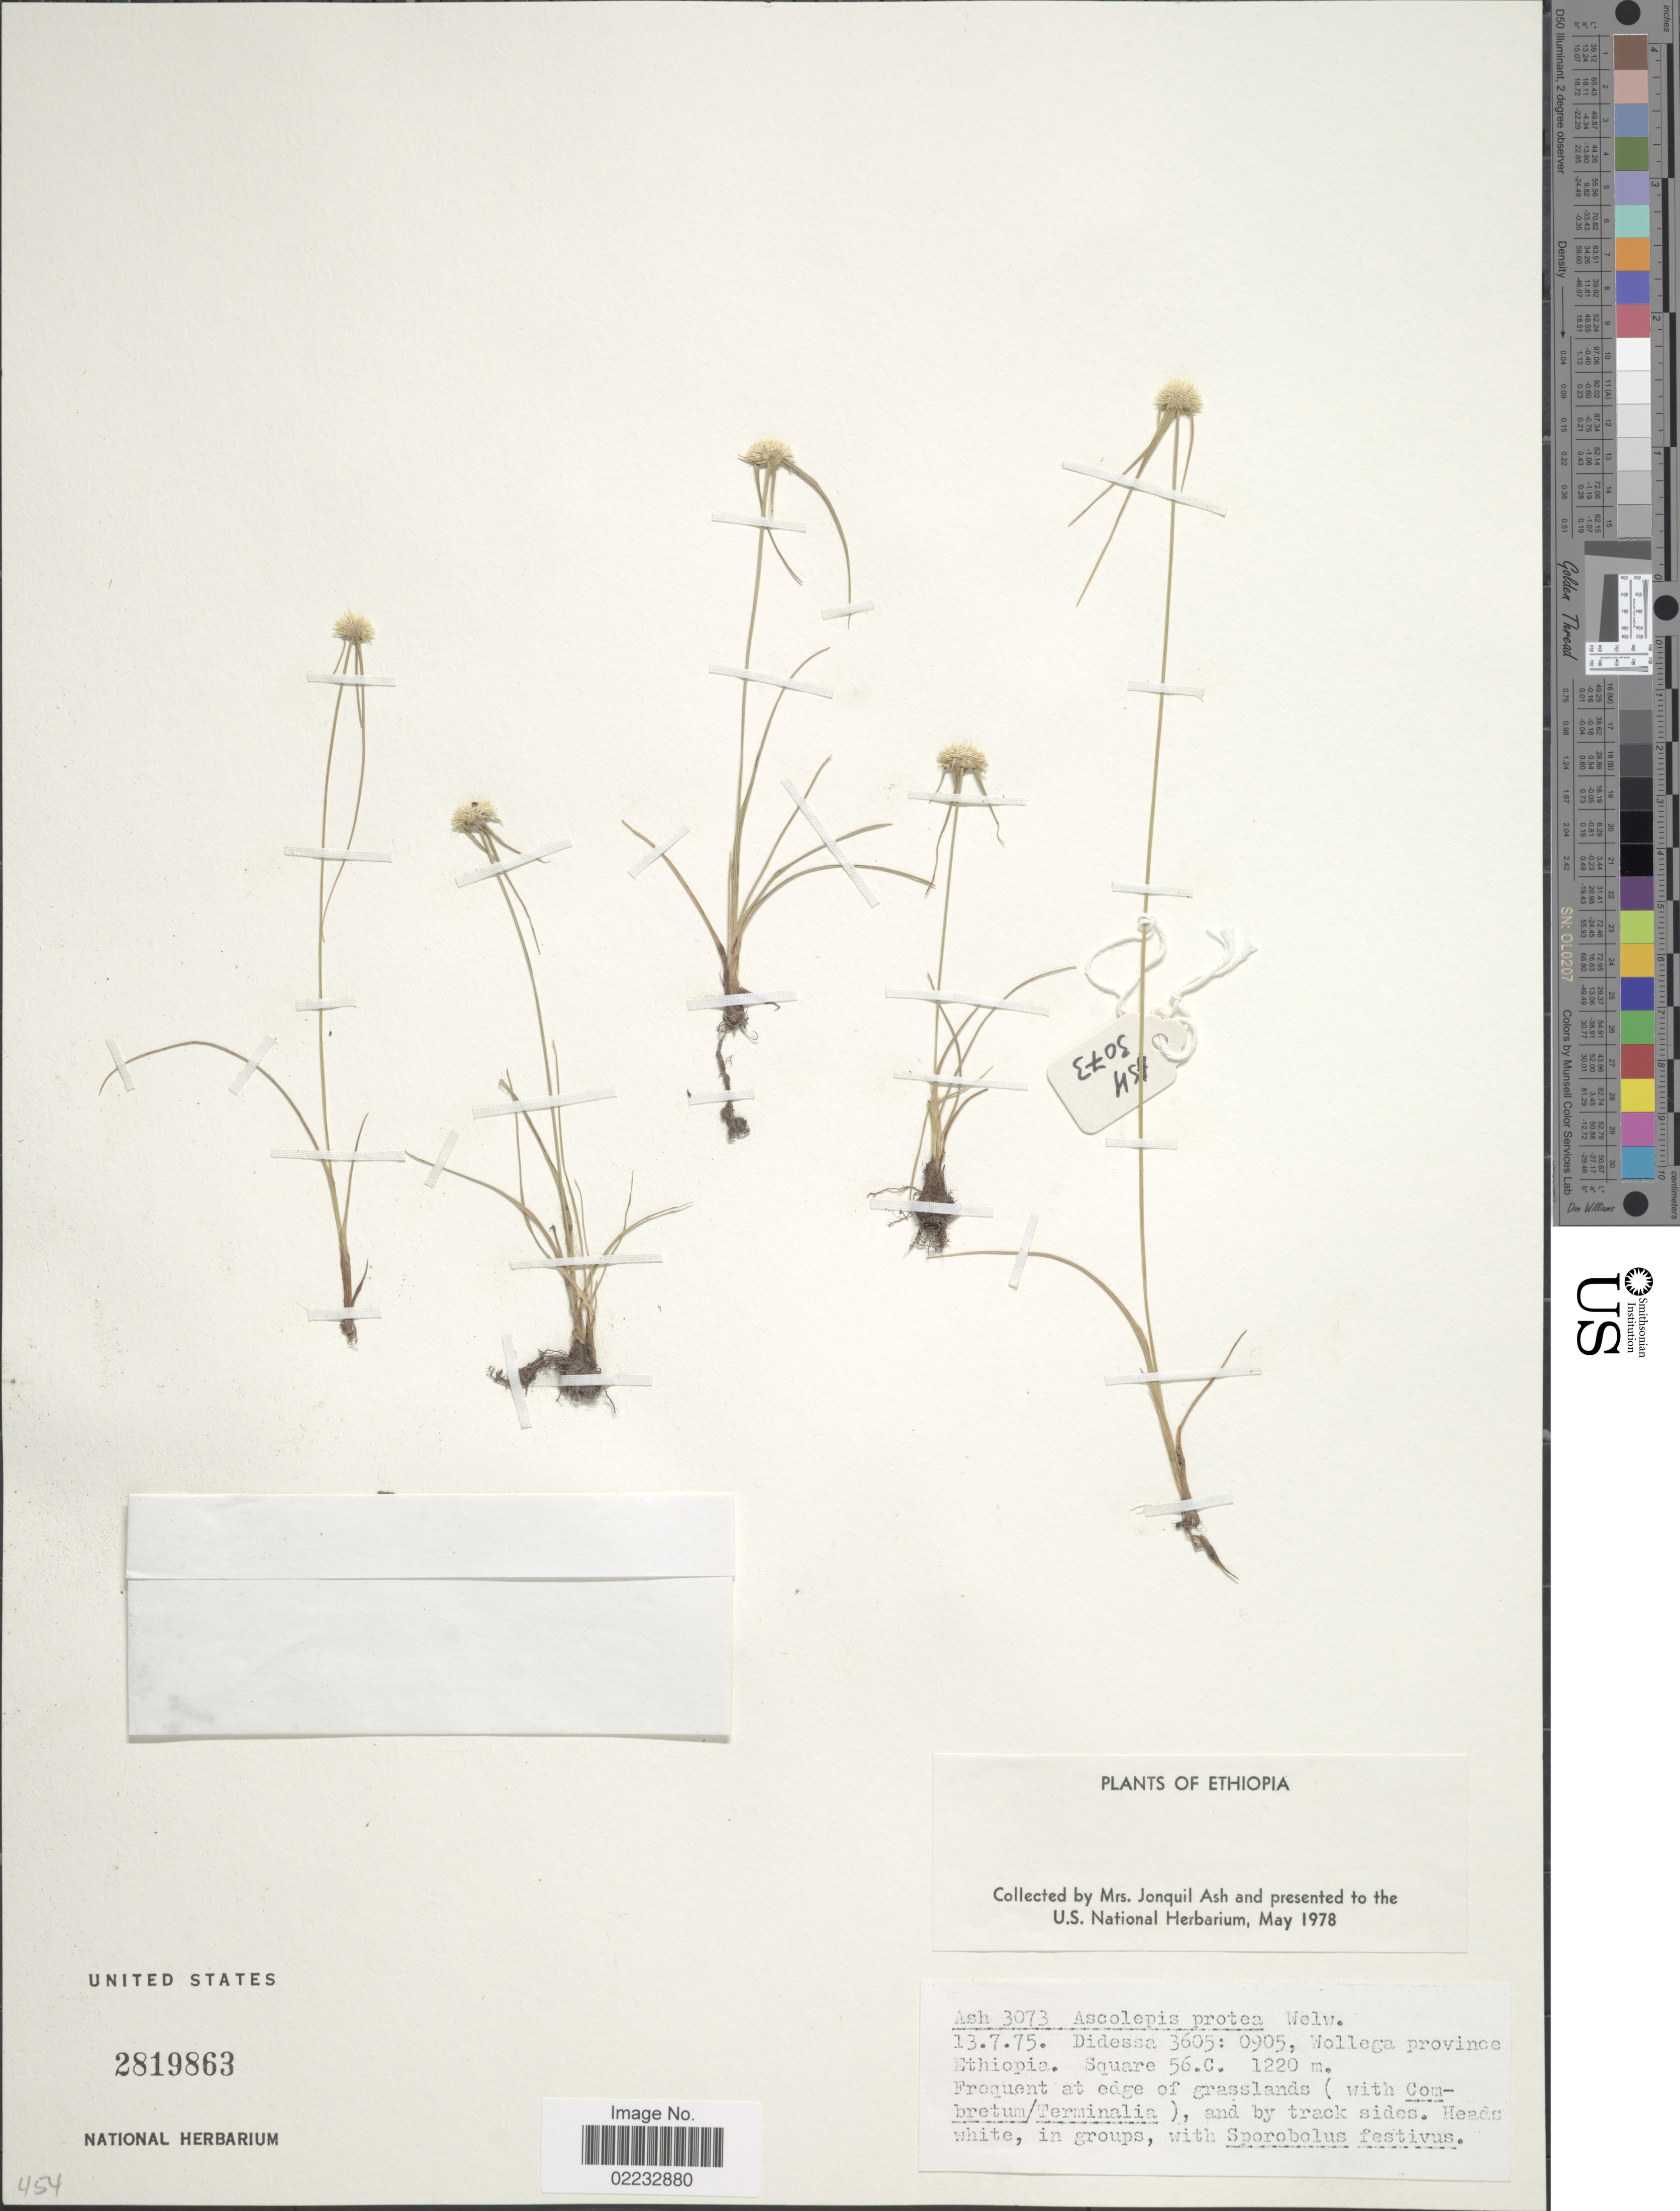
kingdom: Plantae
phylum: Tracheophyta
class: Liliopsida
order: Poales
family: Cyperaceae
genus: Cyperus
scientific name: Cyperus proteus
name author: (Welw.) Bauters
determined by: Strong, M. T., (US), Smithsonian Institution - National Museum of Natural History (UNITED STATES)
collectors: J. Ash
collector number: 3073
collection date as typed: Transcribed d/m/y: 13/7/75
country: Ethiopia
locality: Wollega province, Square 56.C., frequent at edge of grasslands, and by track sides.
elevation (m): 1220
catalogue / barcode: US 2819863